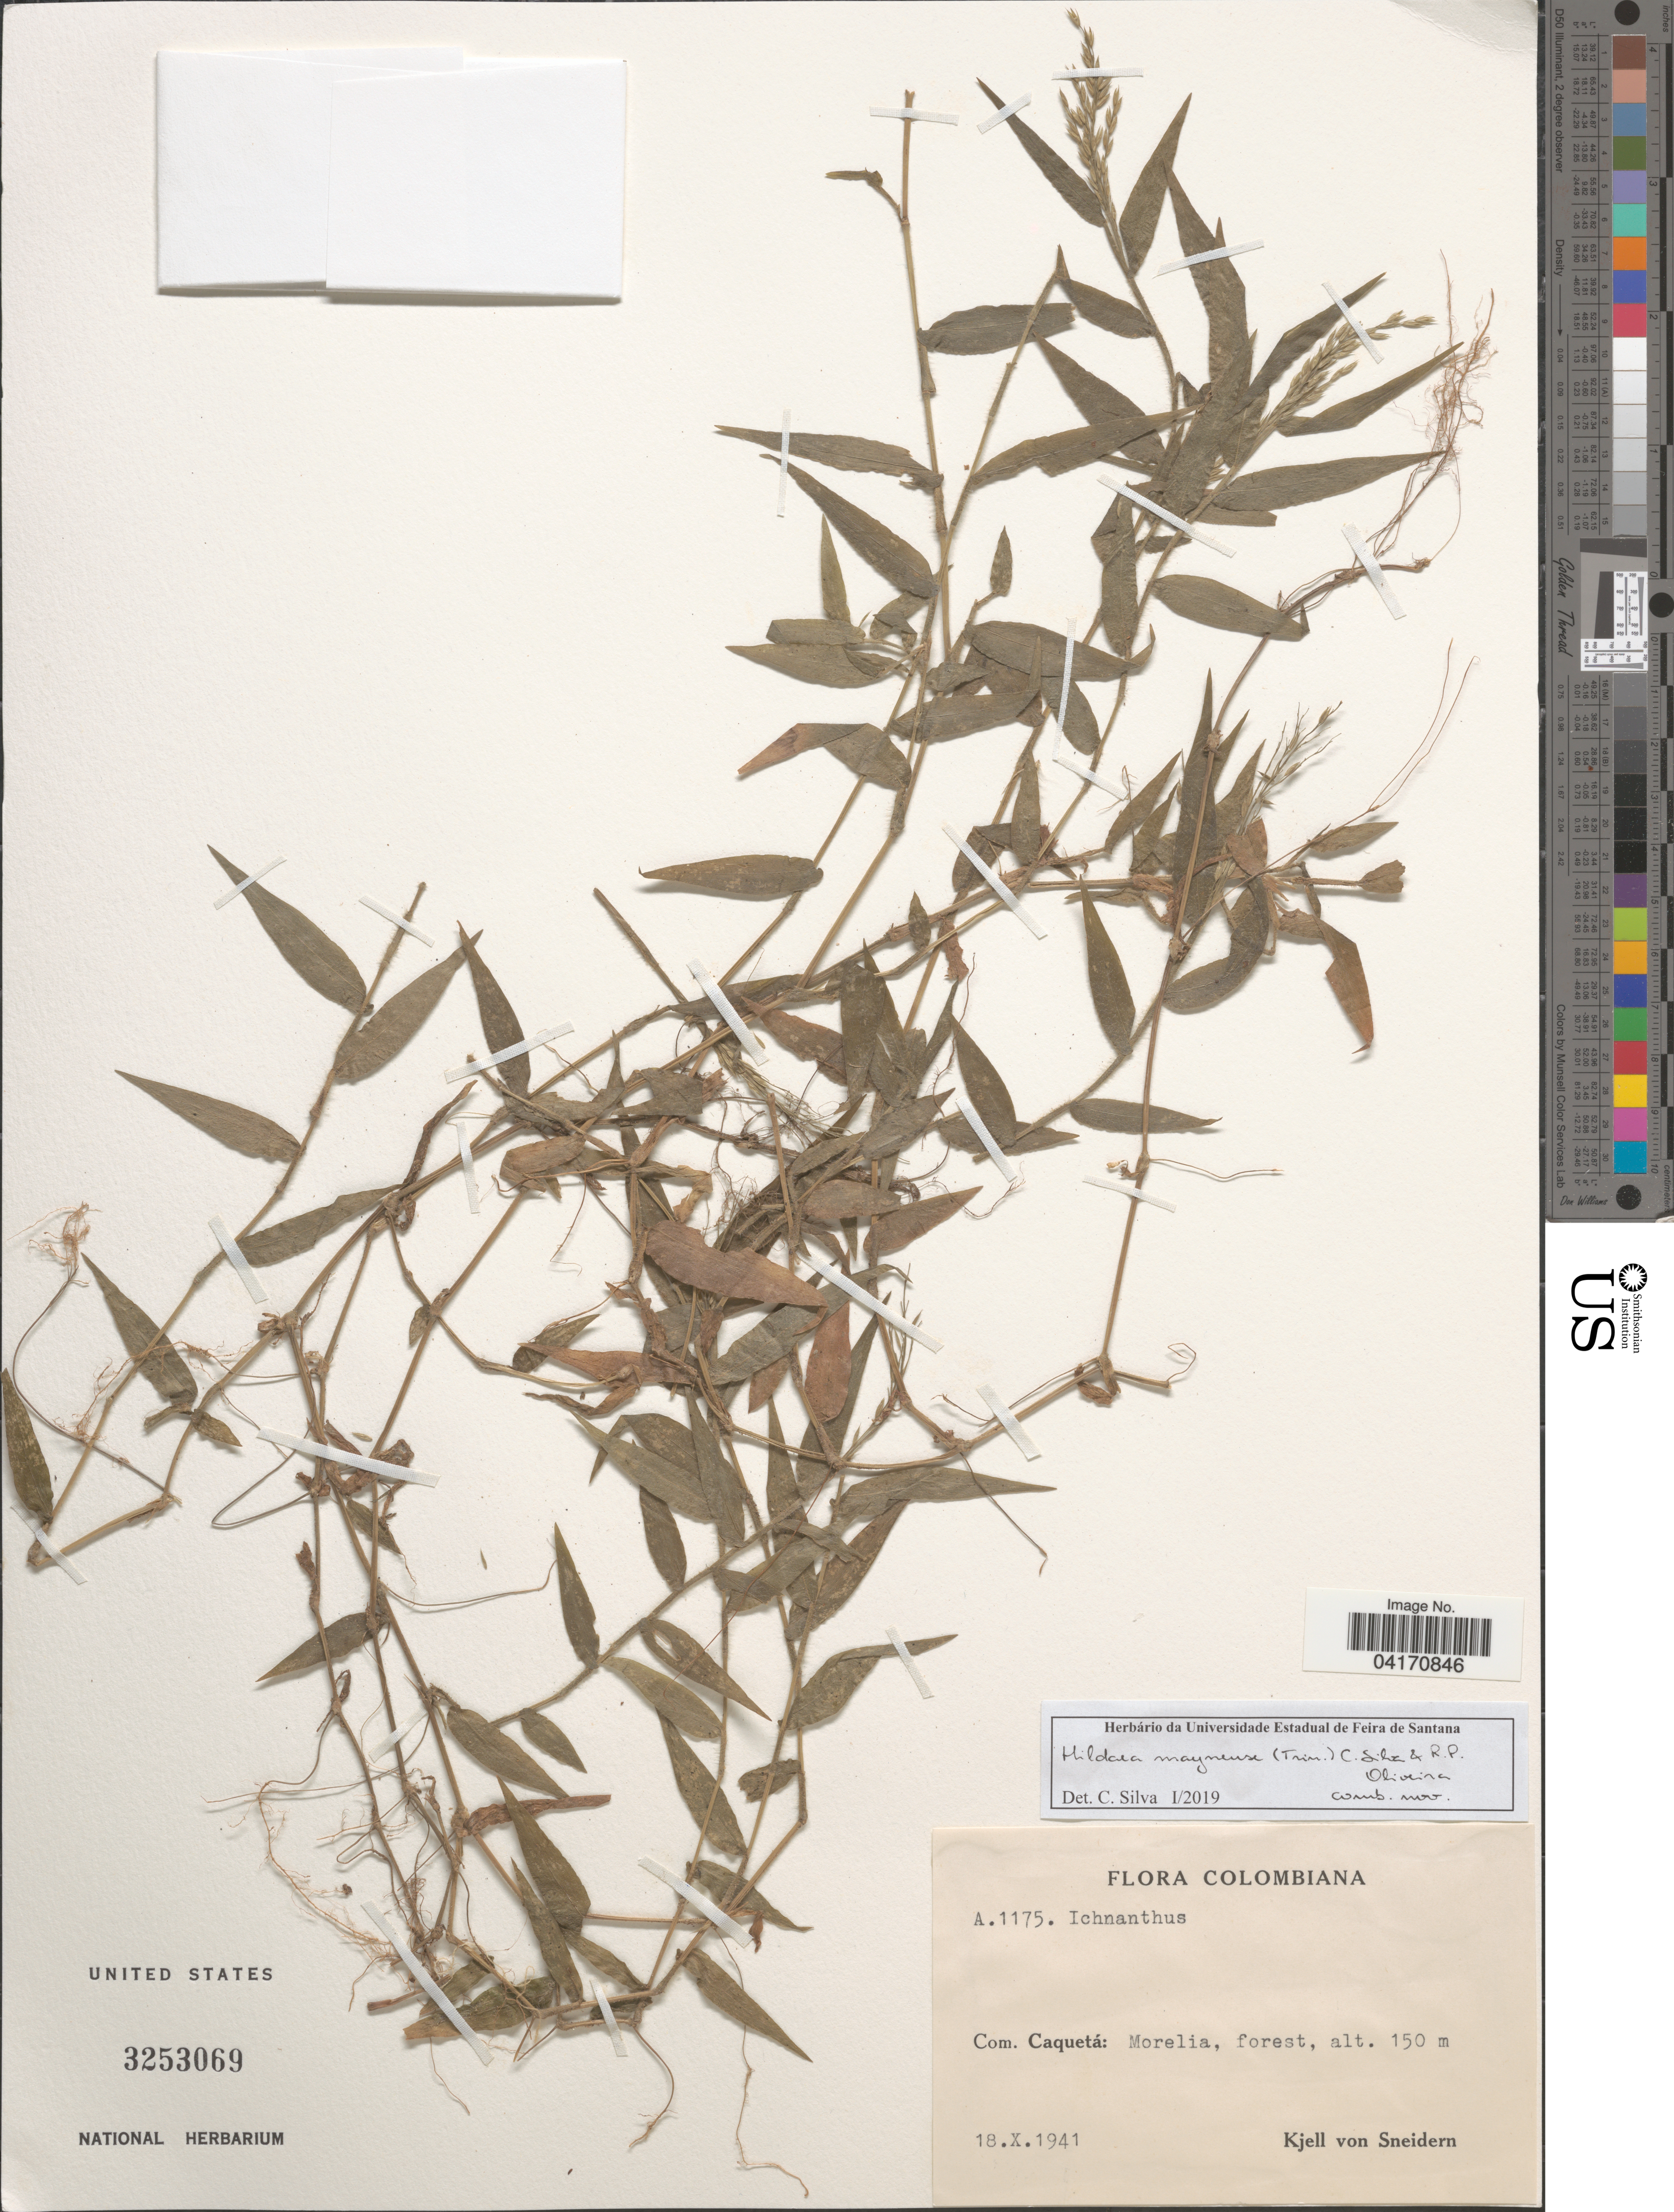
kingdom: Plantae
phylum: Tracheophyta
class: Liliopsida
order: Poales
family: Poaceae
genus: Hildaea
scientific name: Hildaea maynense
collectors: K. von Sneidern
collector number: A1175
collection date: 1941-10-18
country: Colombia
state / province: Caquetá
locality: Com. Caquetá: Morelia, forest.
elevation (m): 150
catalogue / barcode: US 3253069